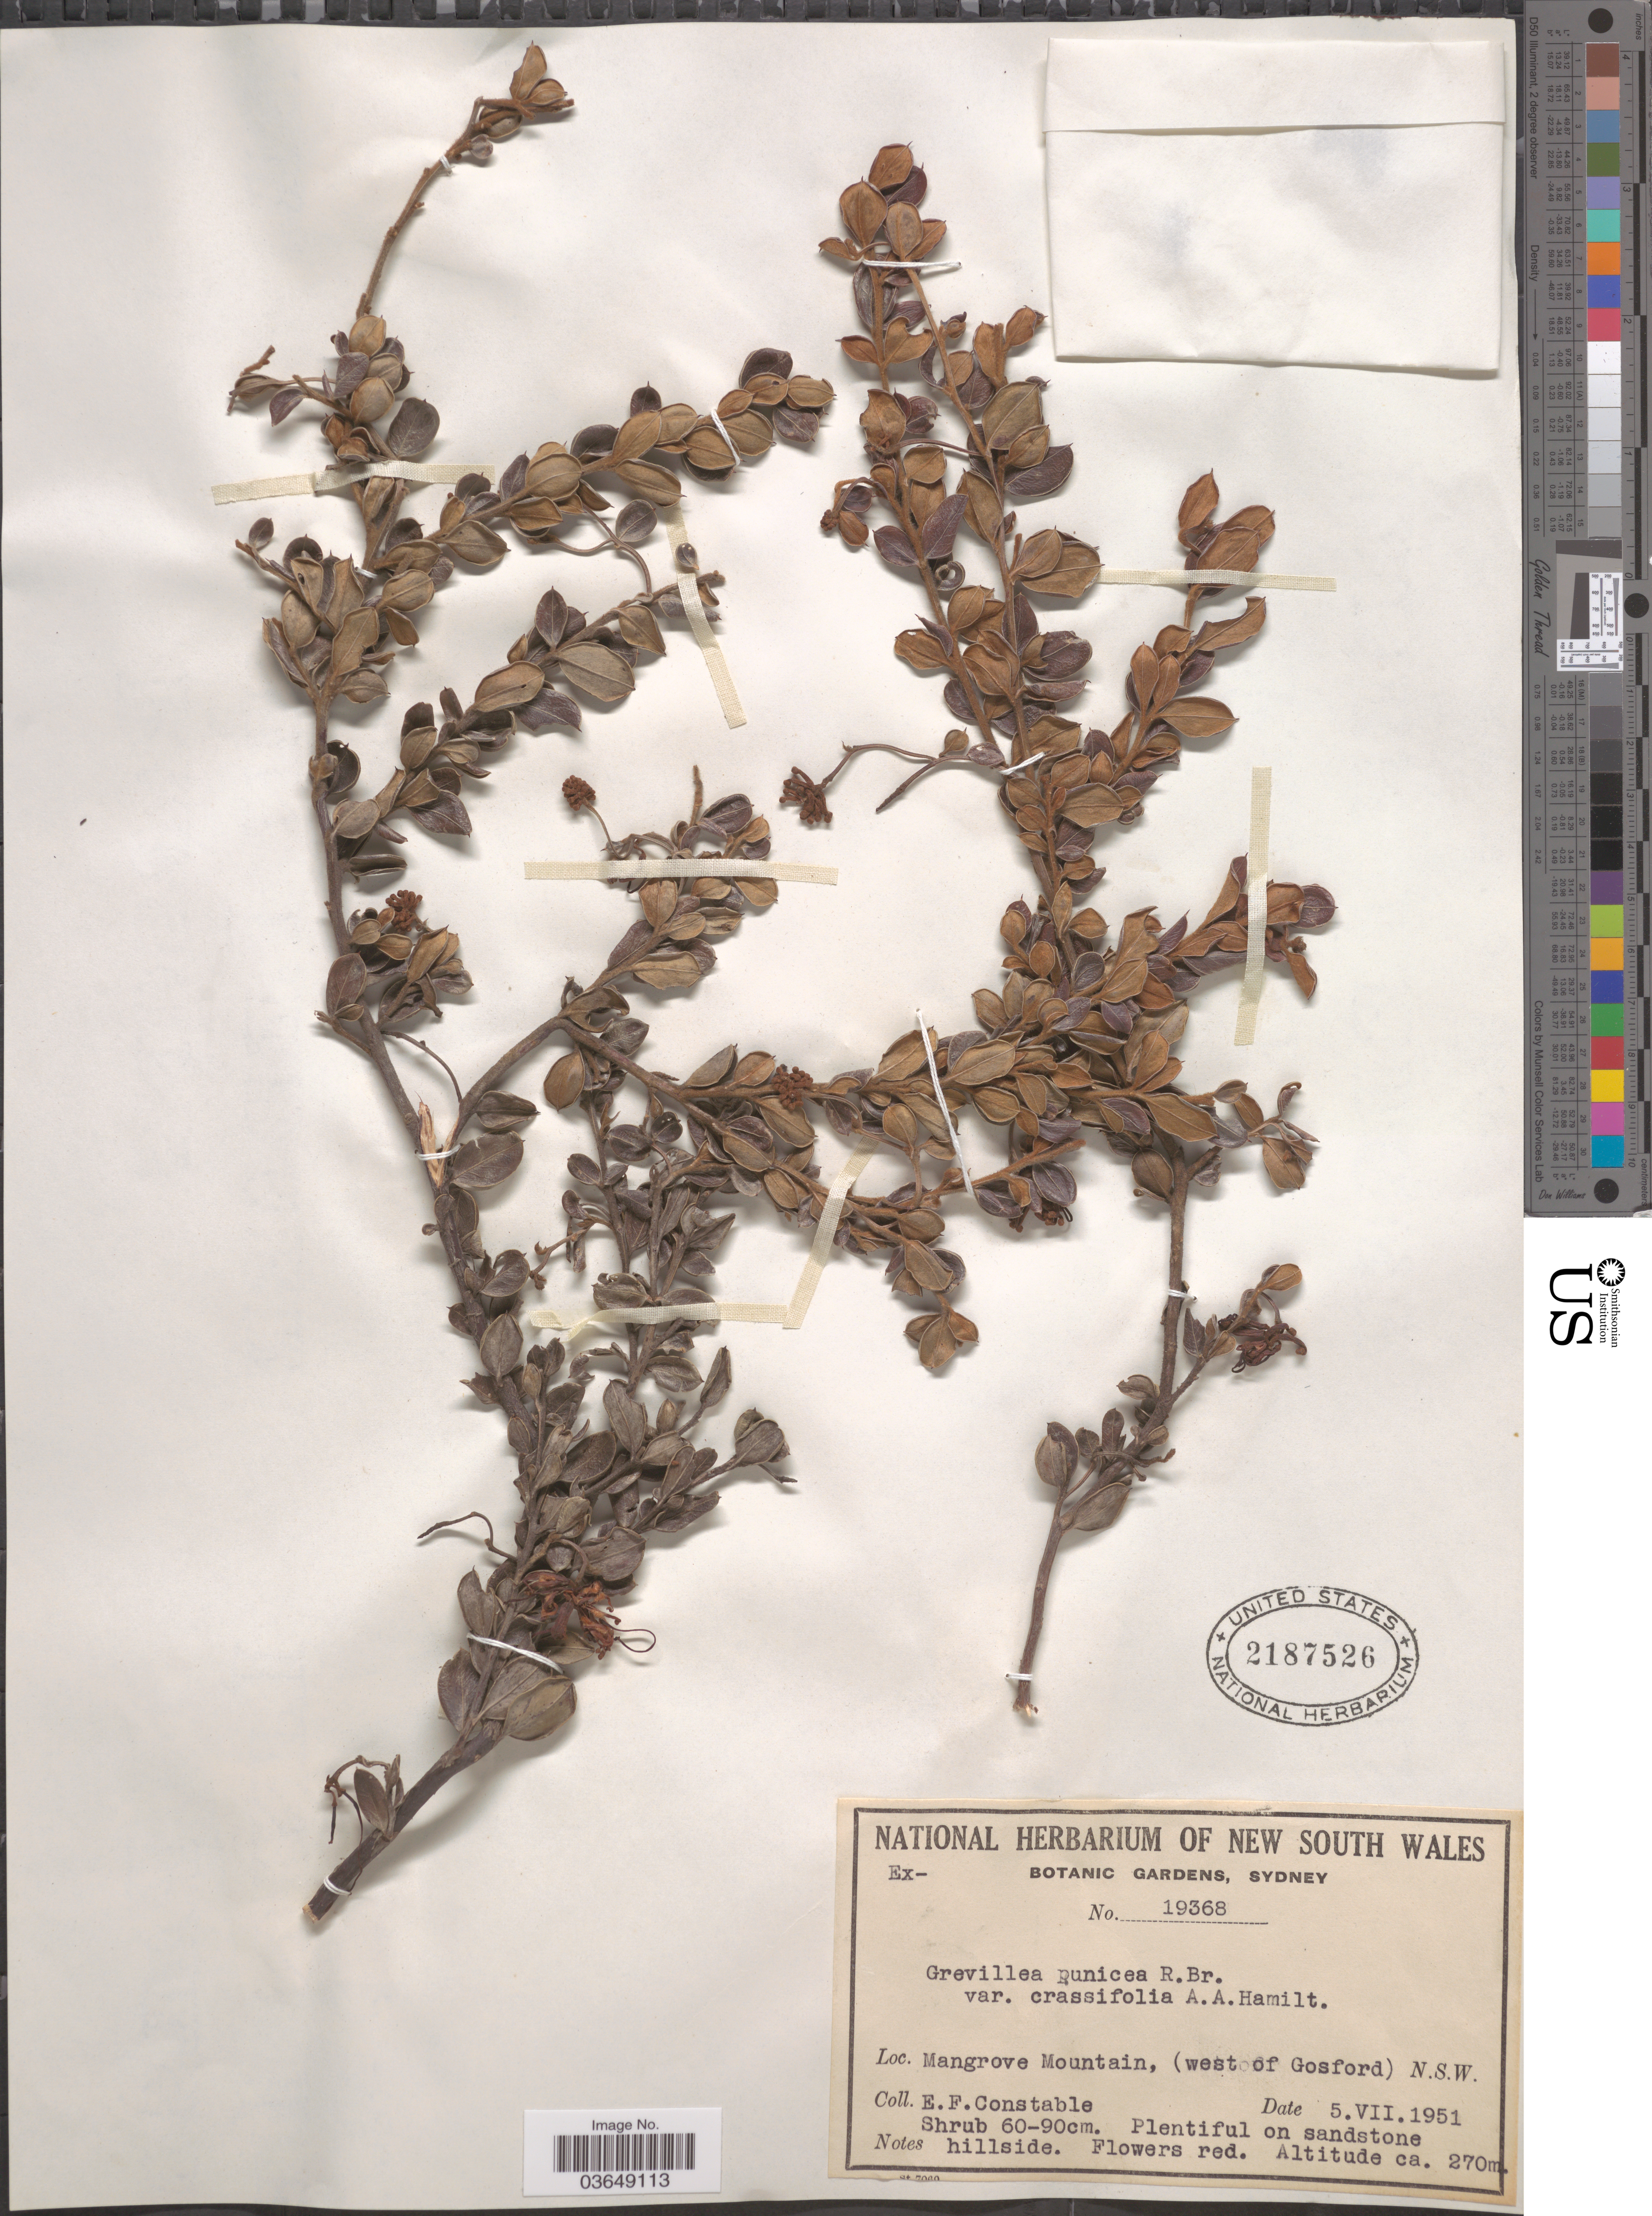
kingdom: Plantae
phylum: Tracheophyta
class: Magnoliopsida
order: Proteales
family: Proteaceae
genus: Grevillea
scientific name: Grevillea punicea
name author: R. Br.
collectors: E. F. Constable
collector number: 19368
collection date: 1951-07-05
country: Australia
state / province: New South Wales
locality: Mangrove Mountain, (west of Gosford).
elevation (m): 270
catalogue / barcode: US 2187526